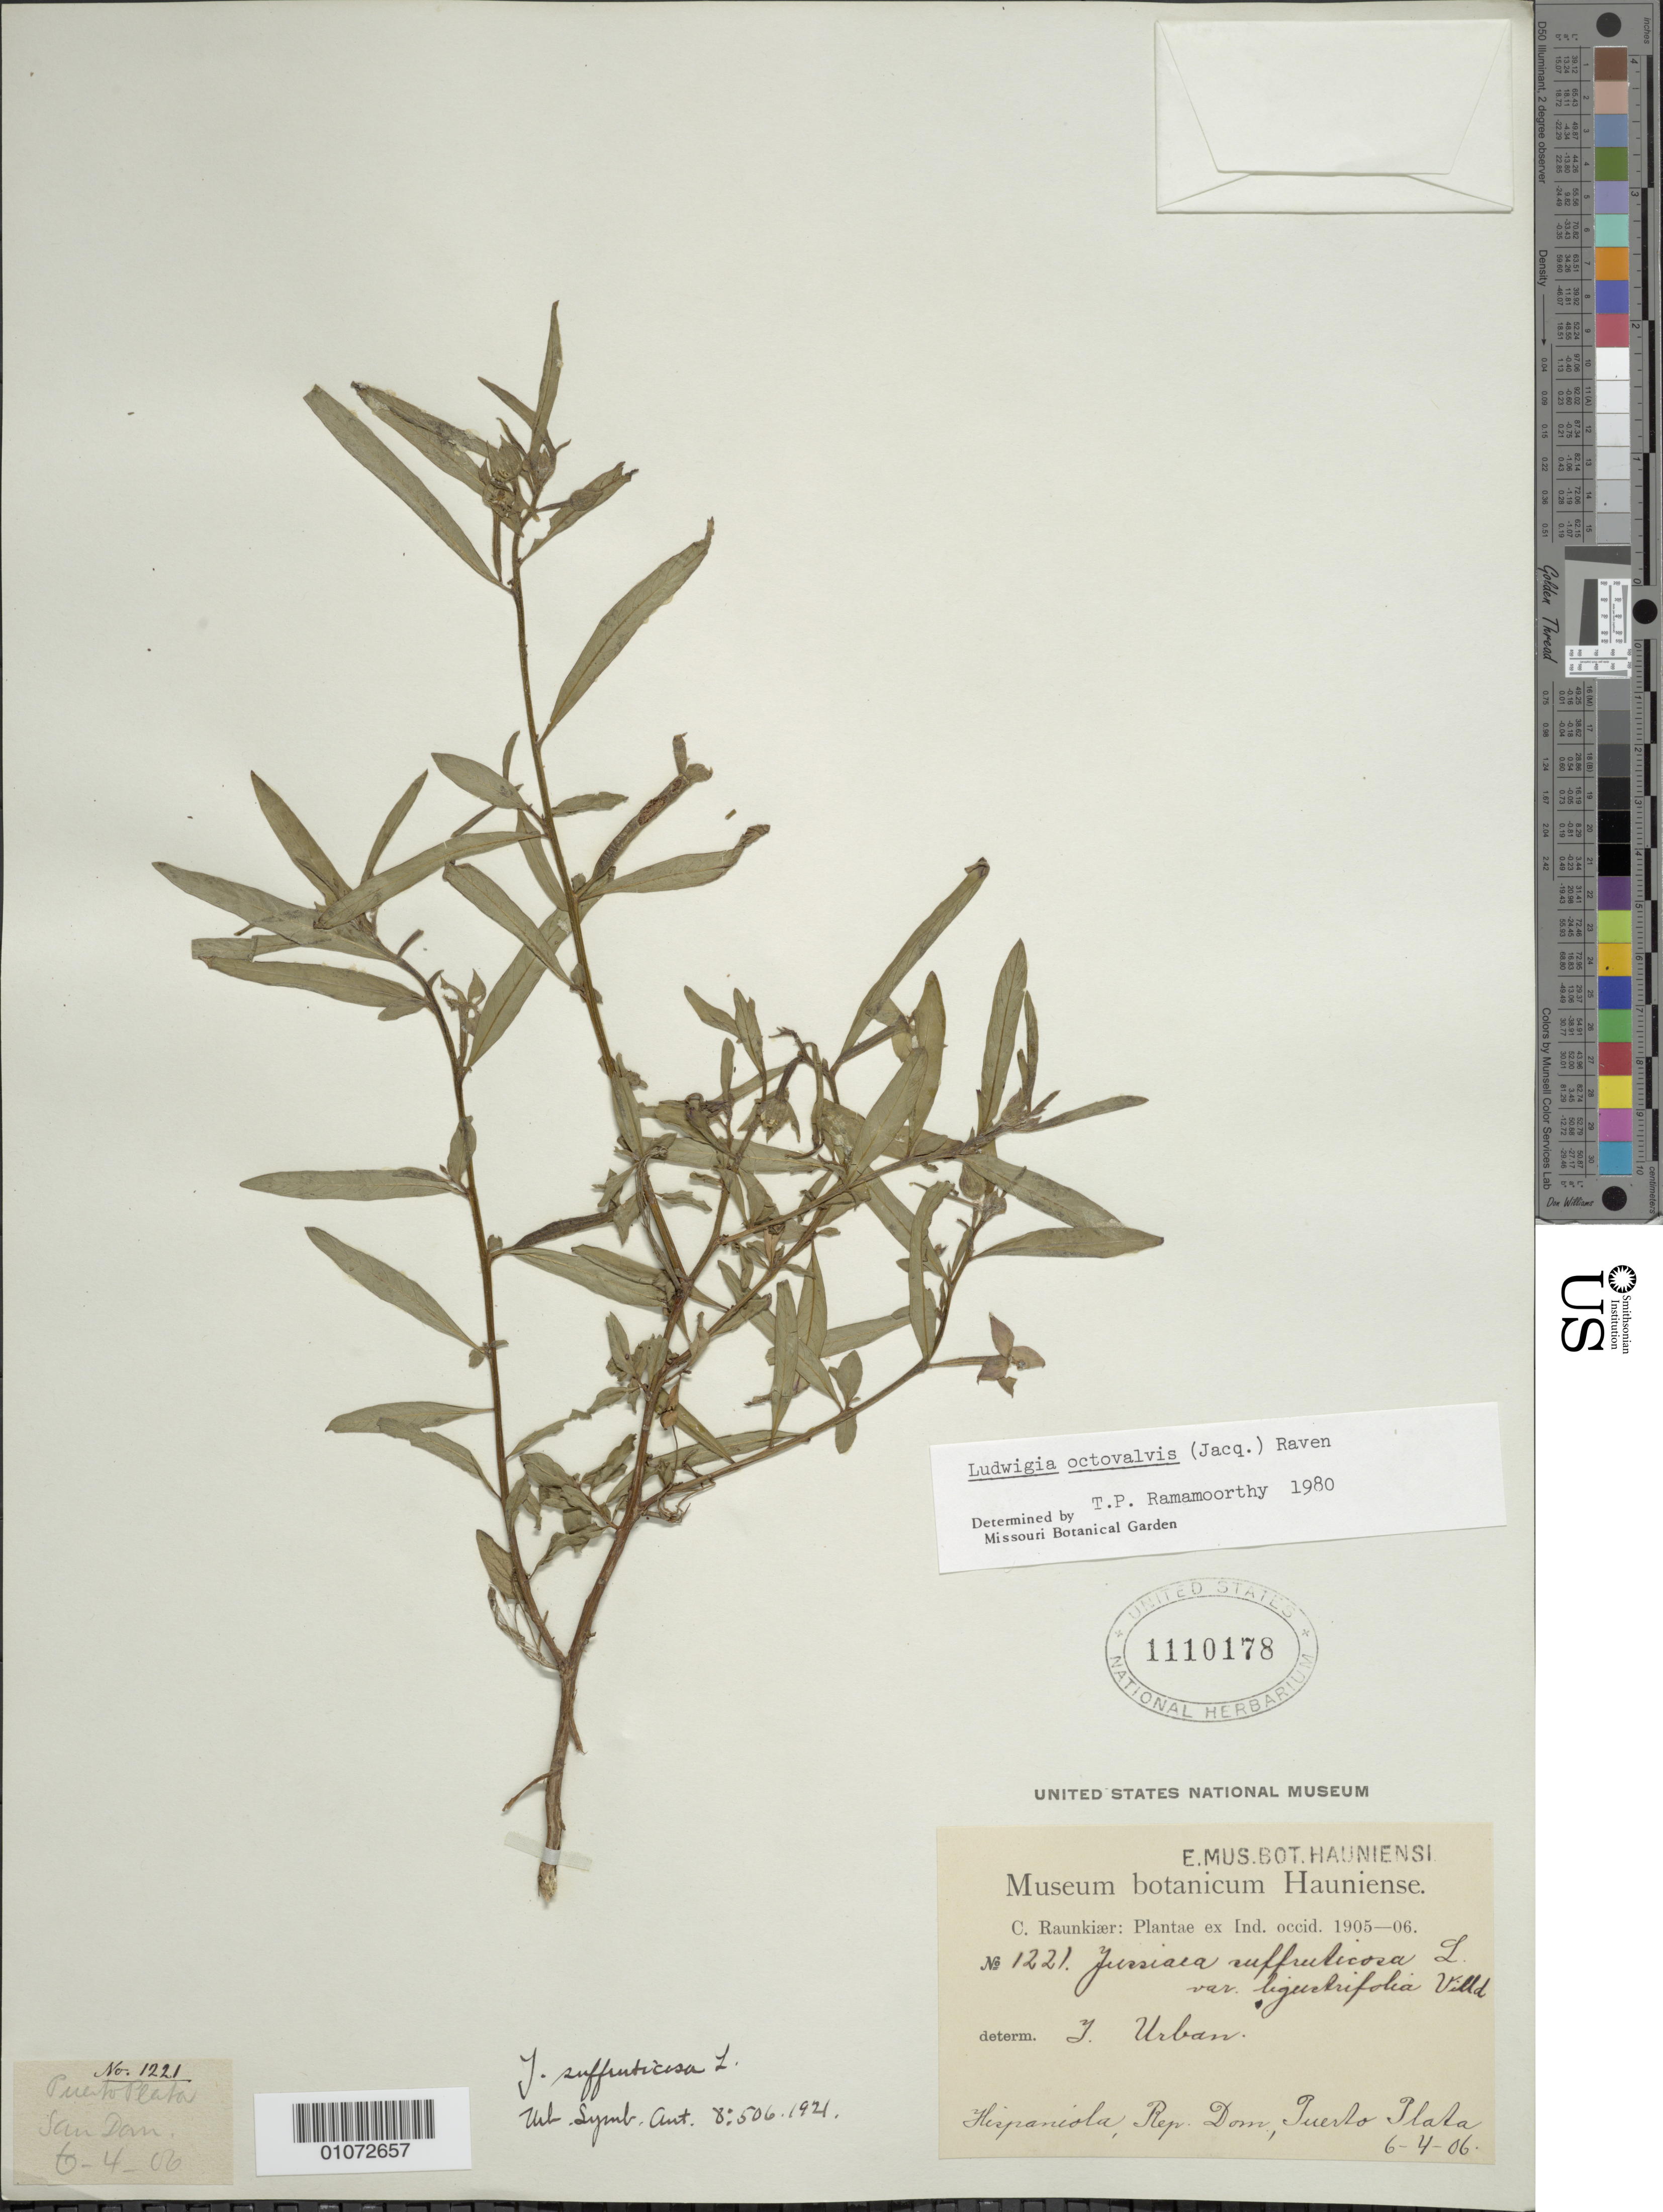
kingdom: Plantae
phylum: Tracheophyta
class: Magnoliopsida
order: Myrtales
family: Onagraceae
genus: Ludwigia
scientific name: Ludwigia octovalvis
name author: (Jacq.) P.H. Raven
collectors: C. C. Raunkiaer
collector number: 1221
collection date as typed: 06 Apr 1906 or 04 Jun 1906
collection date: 1906-04-06 or 1906-06-04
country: Dominican Republic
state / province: Puerto Plata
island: Hispaniola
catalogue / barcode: US 1110178